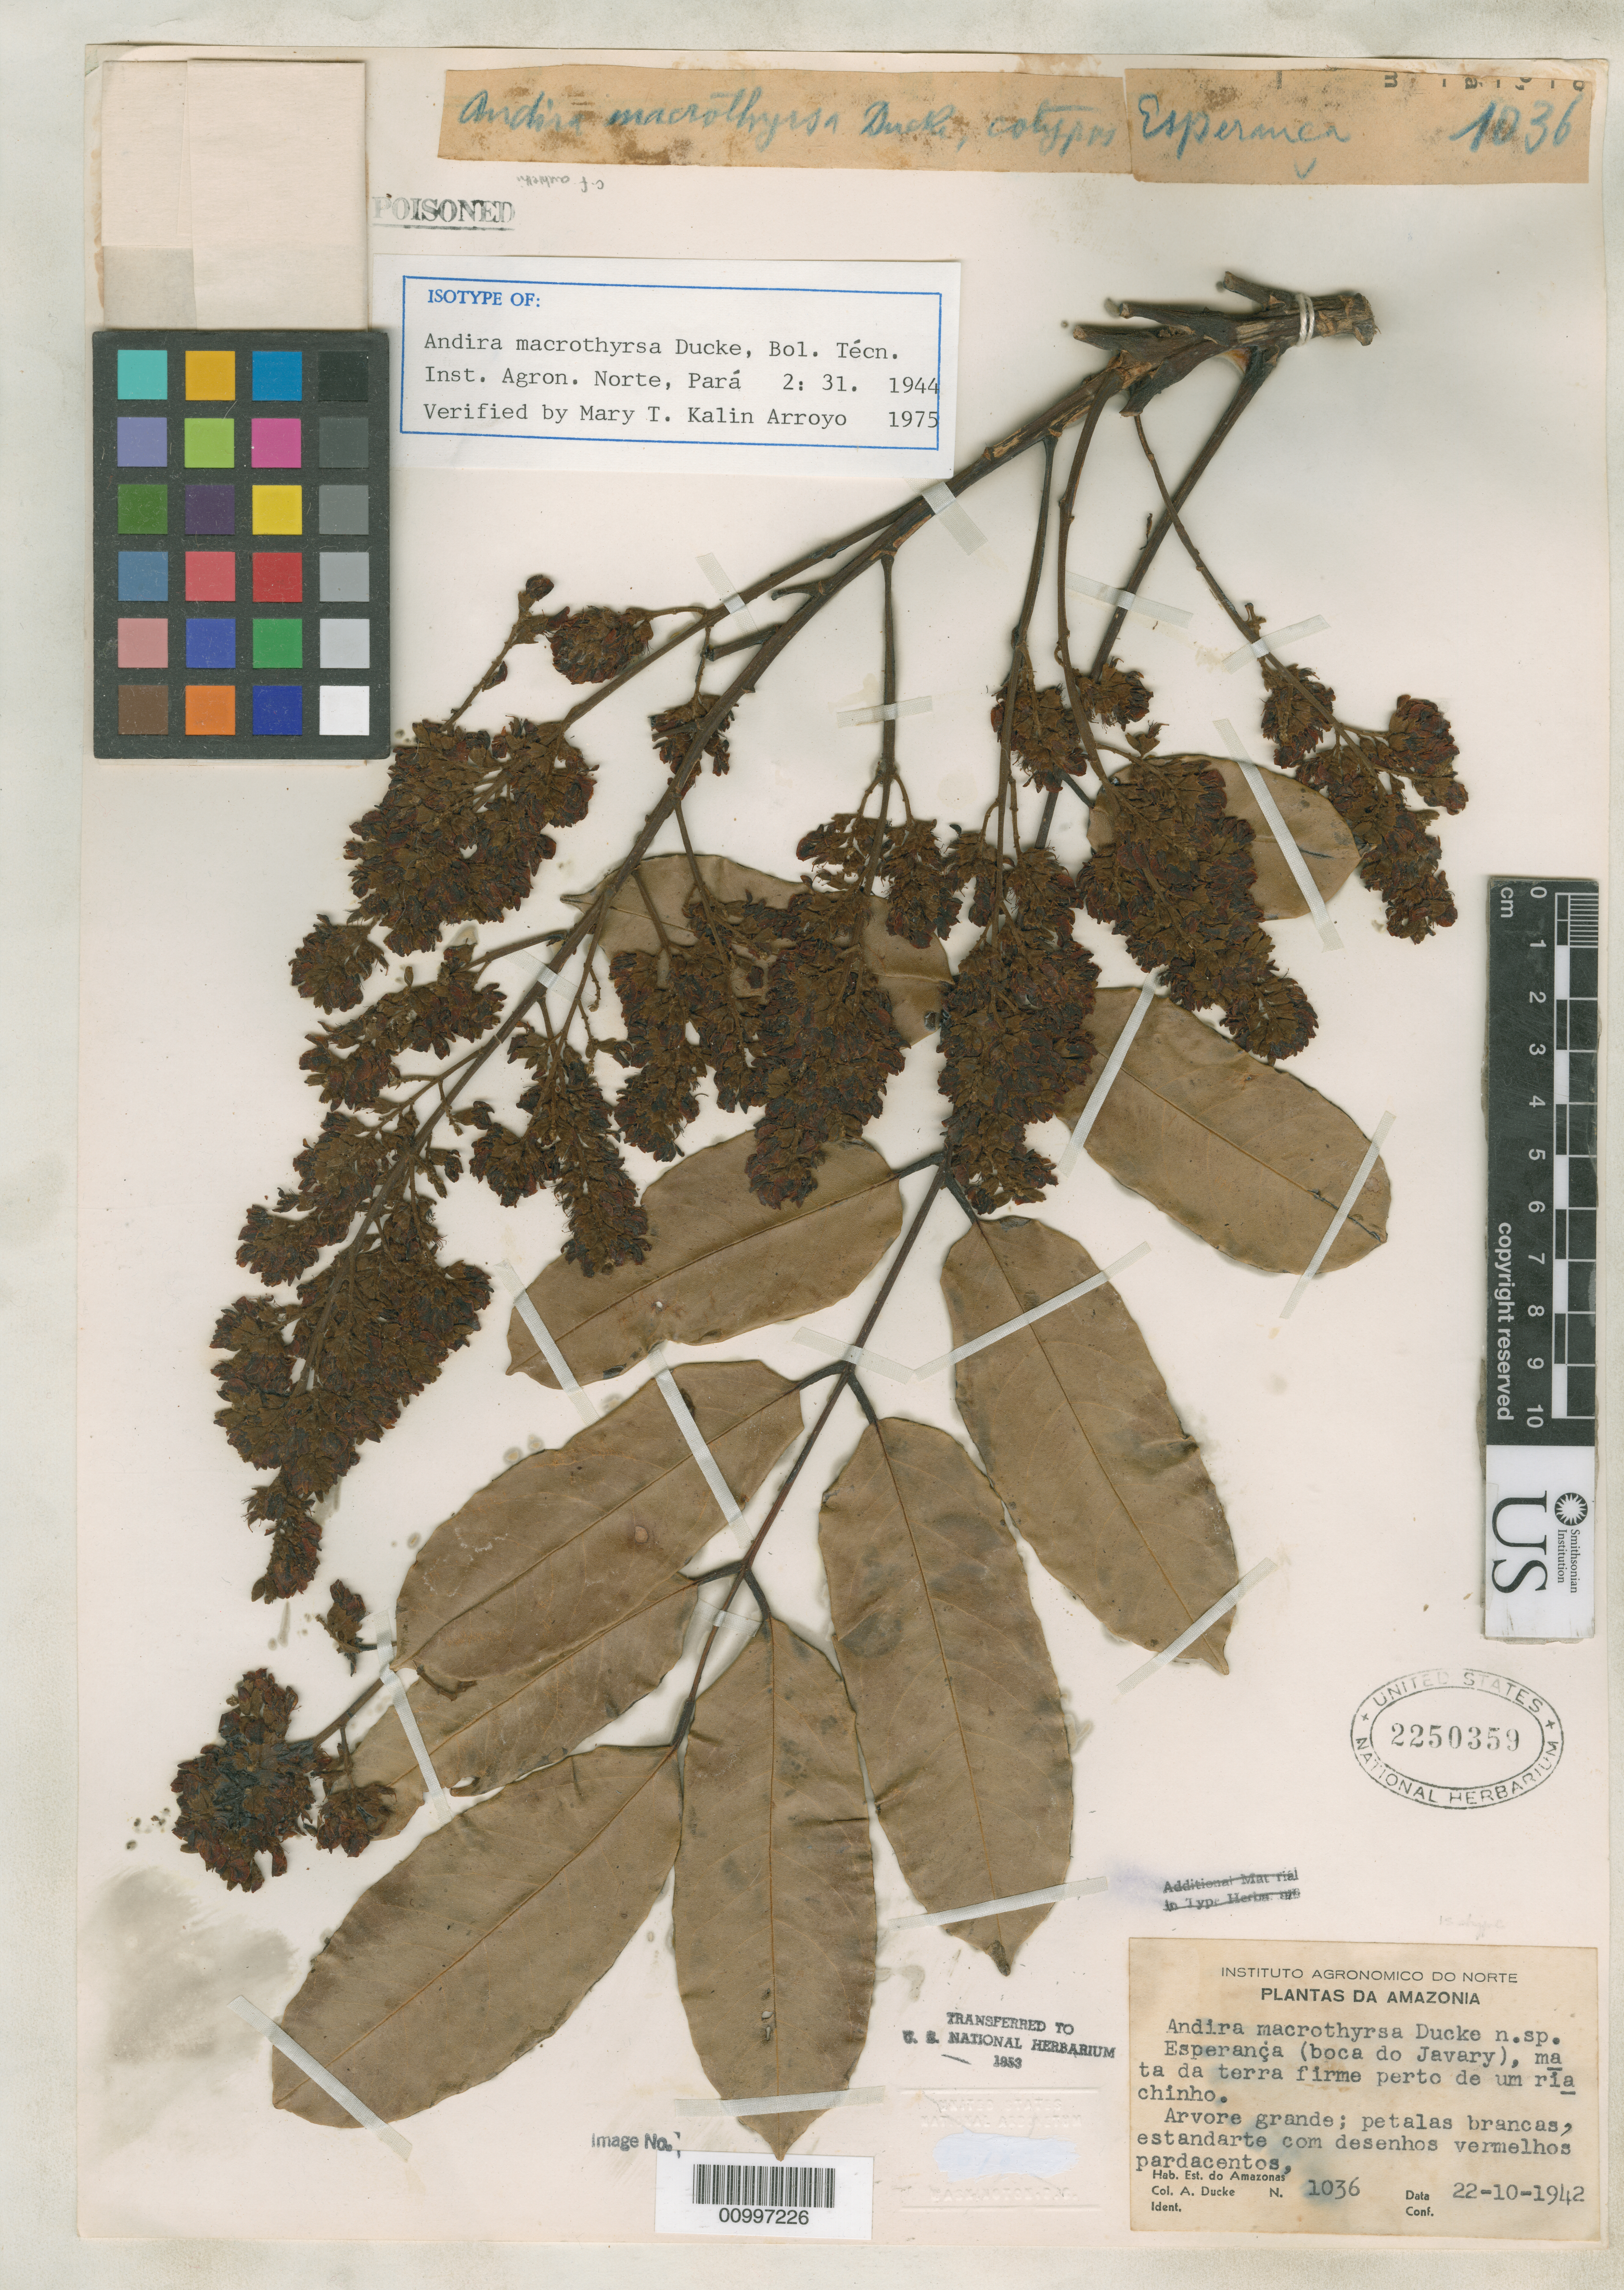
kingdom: Plantae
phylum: Tracheophyta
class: Magnoliopsida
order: Fabales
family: Fabaceae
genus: Andira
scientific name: Andira macrothyrsa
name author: Ducke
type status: Isotype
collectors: A. Ducke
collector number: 1036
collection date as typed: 22 Oct 1942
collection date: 1942-10-22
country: Brazil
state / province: Amazonas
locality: Esperanca (boca do Javarí).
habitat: Mata da terra firme perto de um ria chinho.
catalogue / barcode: US 2250359